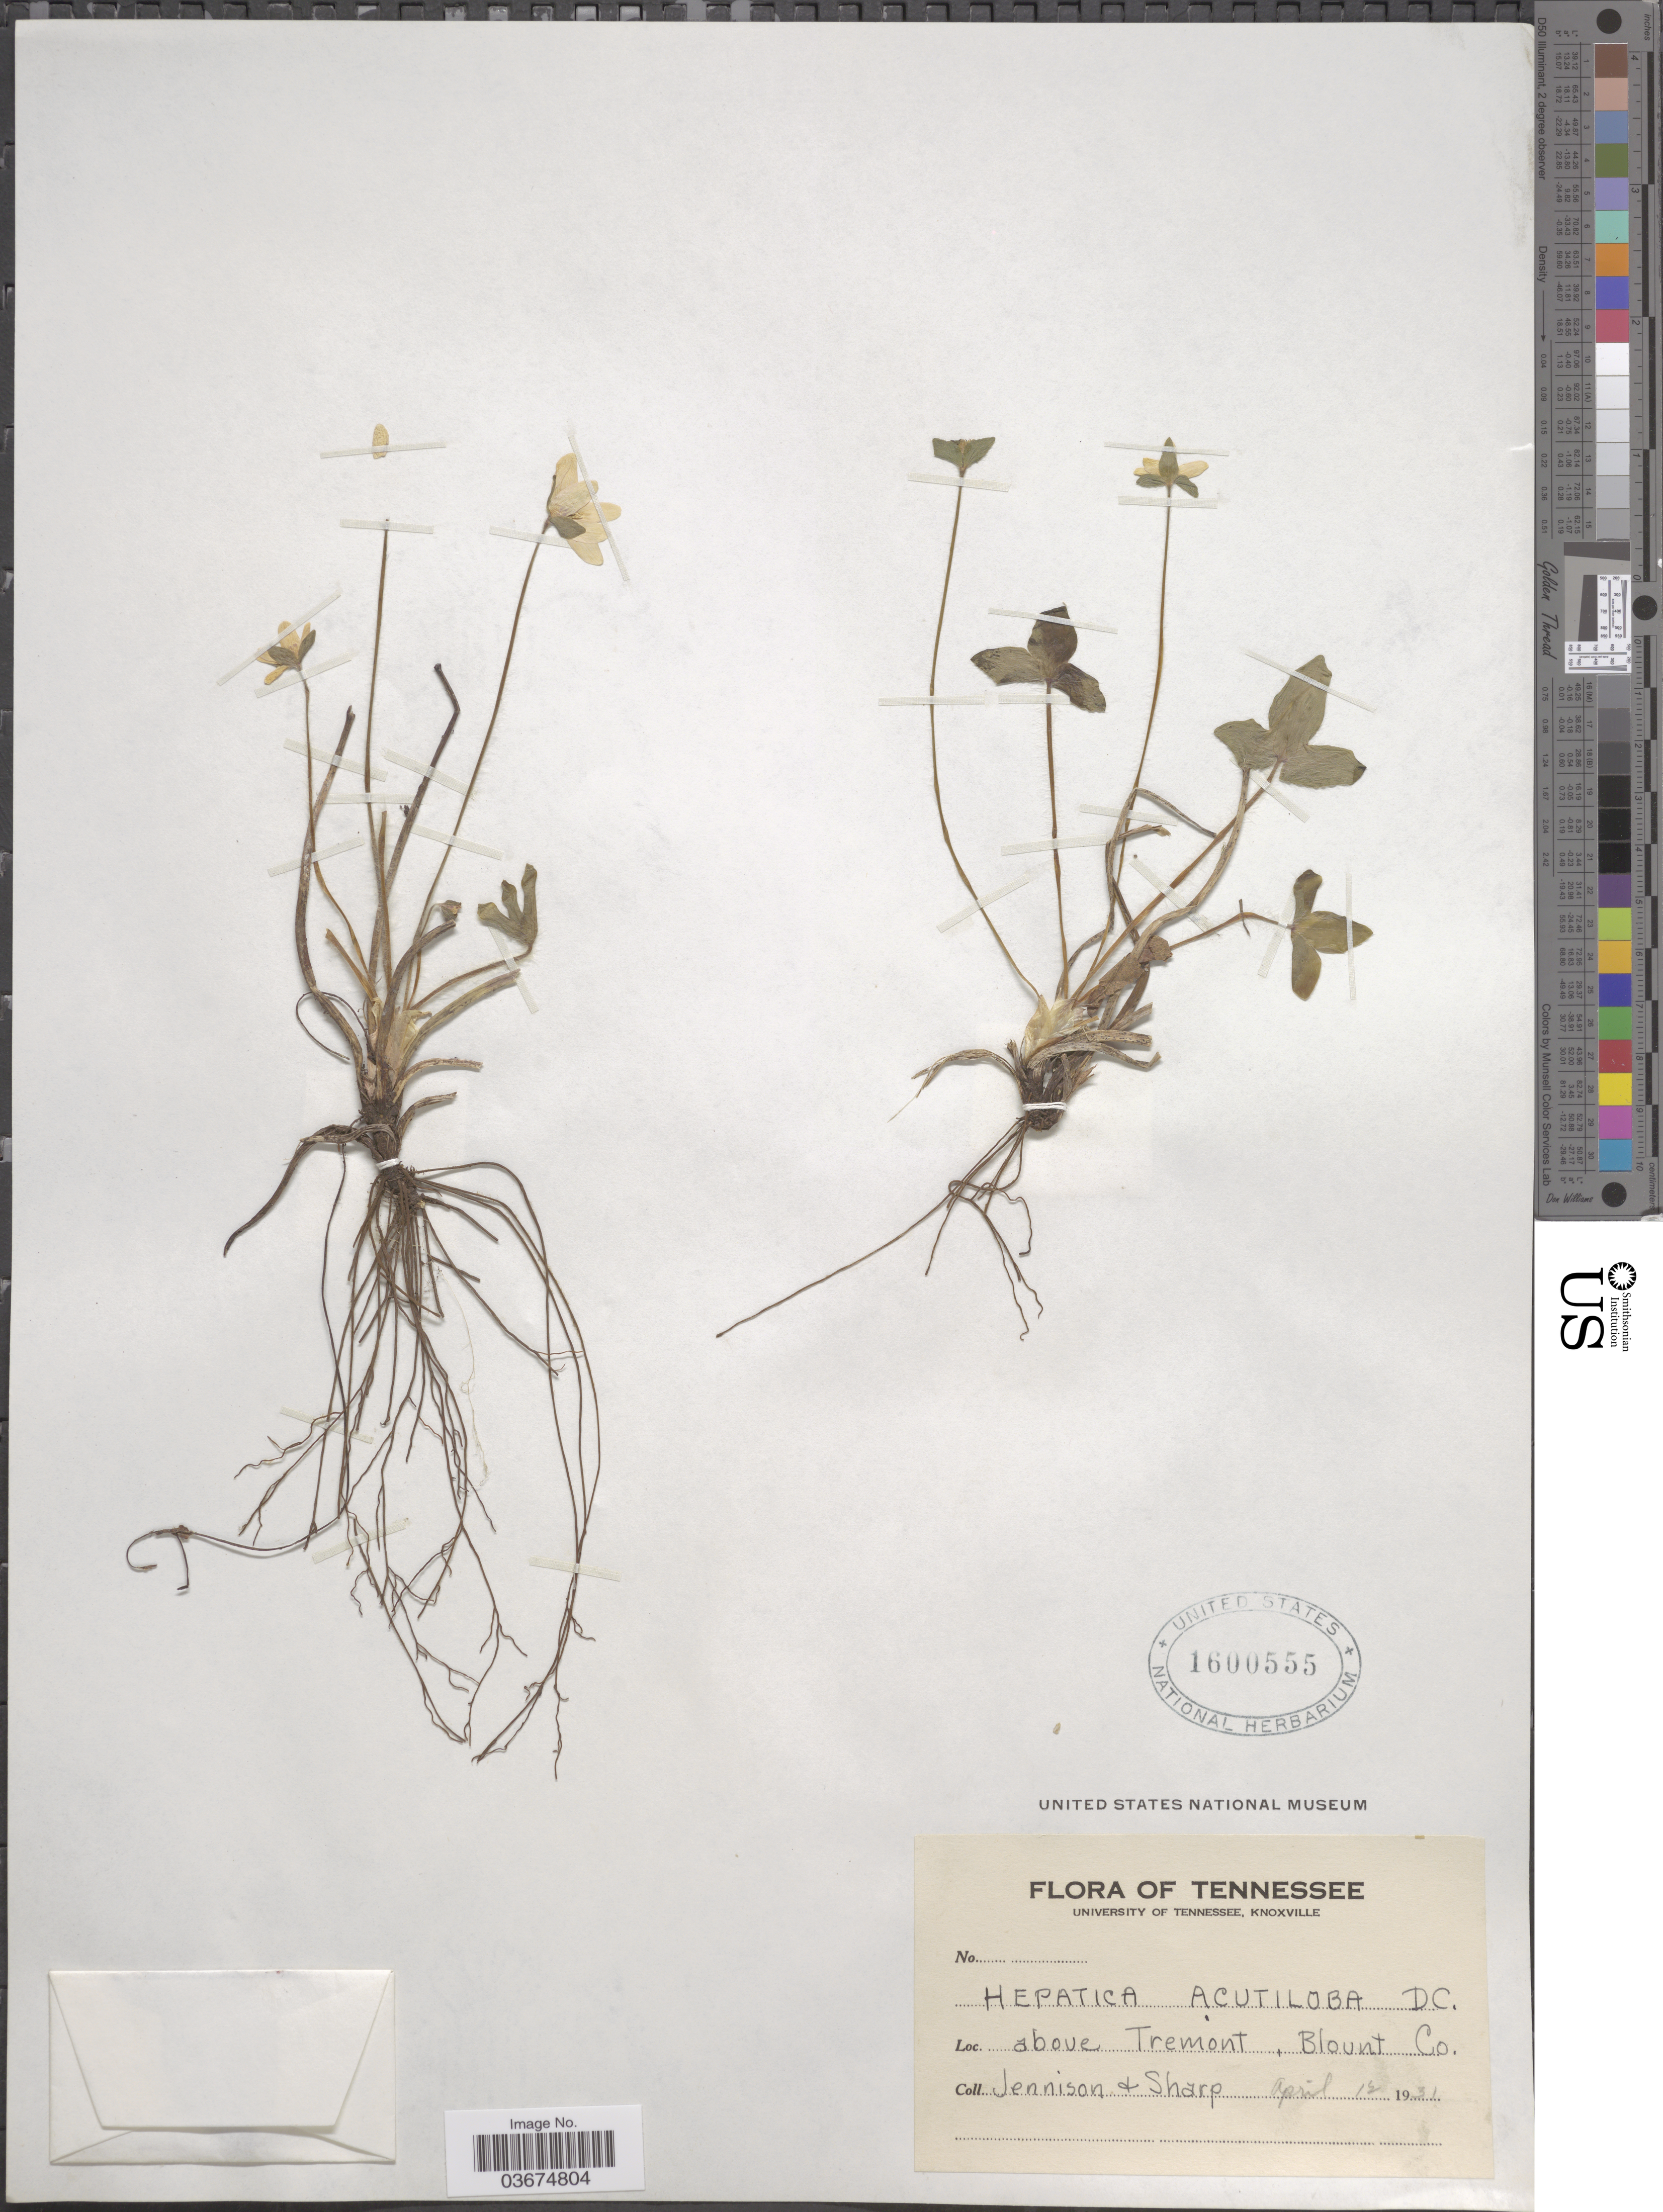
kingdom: Plantae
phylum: Tracheophyta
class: Magnoliopsida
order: Ranunculales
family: Ranunculaceae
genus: Hepatica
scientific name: Hepatica acutiloba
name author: DC.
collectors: Jennison & Sharp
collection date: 1931-04-12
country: United States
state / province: Tennessee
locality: Above Tremont, Blount Co.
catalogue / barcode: US 1600555